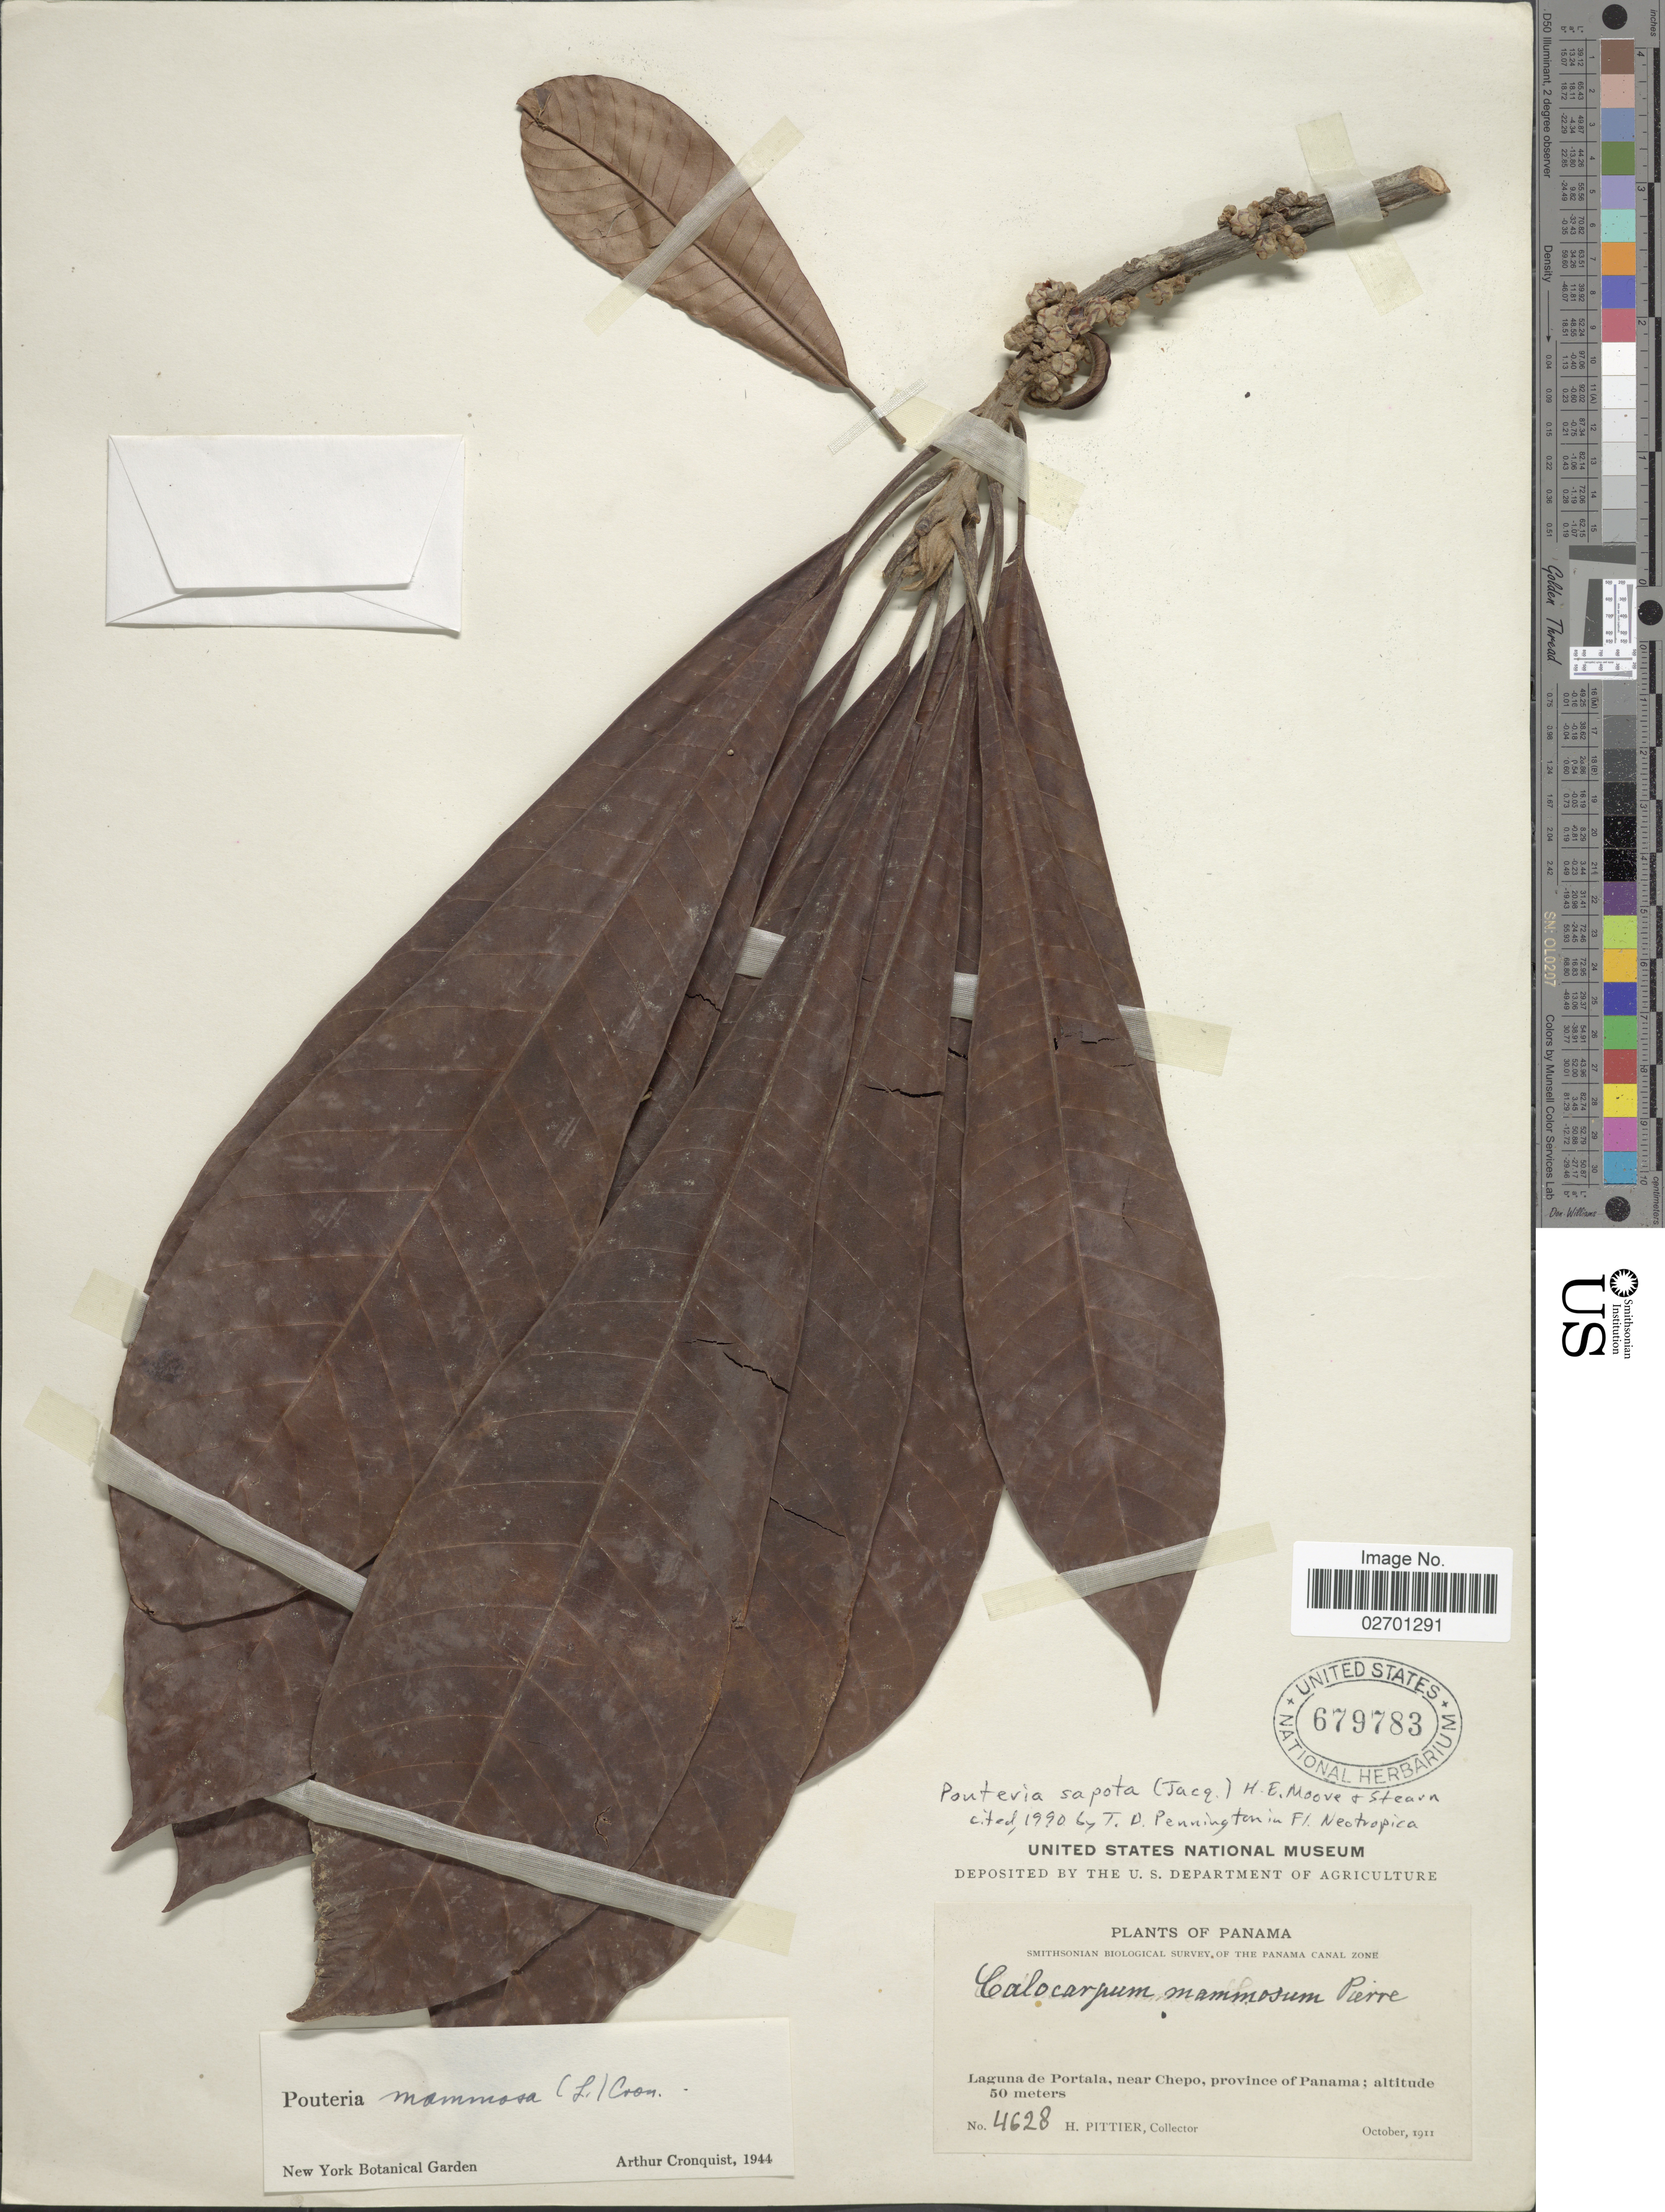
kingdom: Plantae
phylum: Tracheophyta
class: Magnoliopsida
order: Ericales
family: Sapotaceae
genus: Pouteria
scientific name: Pouteria sapota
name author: (Jacq.) H.E. Moore & Stearn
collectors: H. F. Pittier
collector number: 4628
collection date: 1911-10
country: Panama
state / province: Panamá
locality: Panama Canal Zone, Laguna de Portale, near Chepo.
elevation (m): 50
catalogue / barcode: US 679783